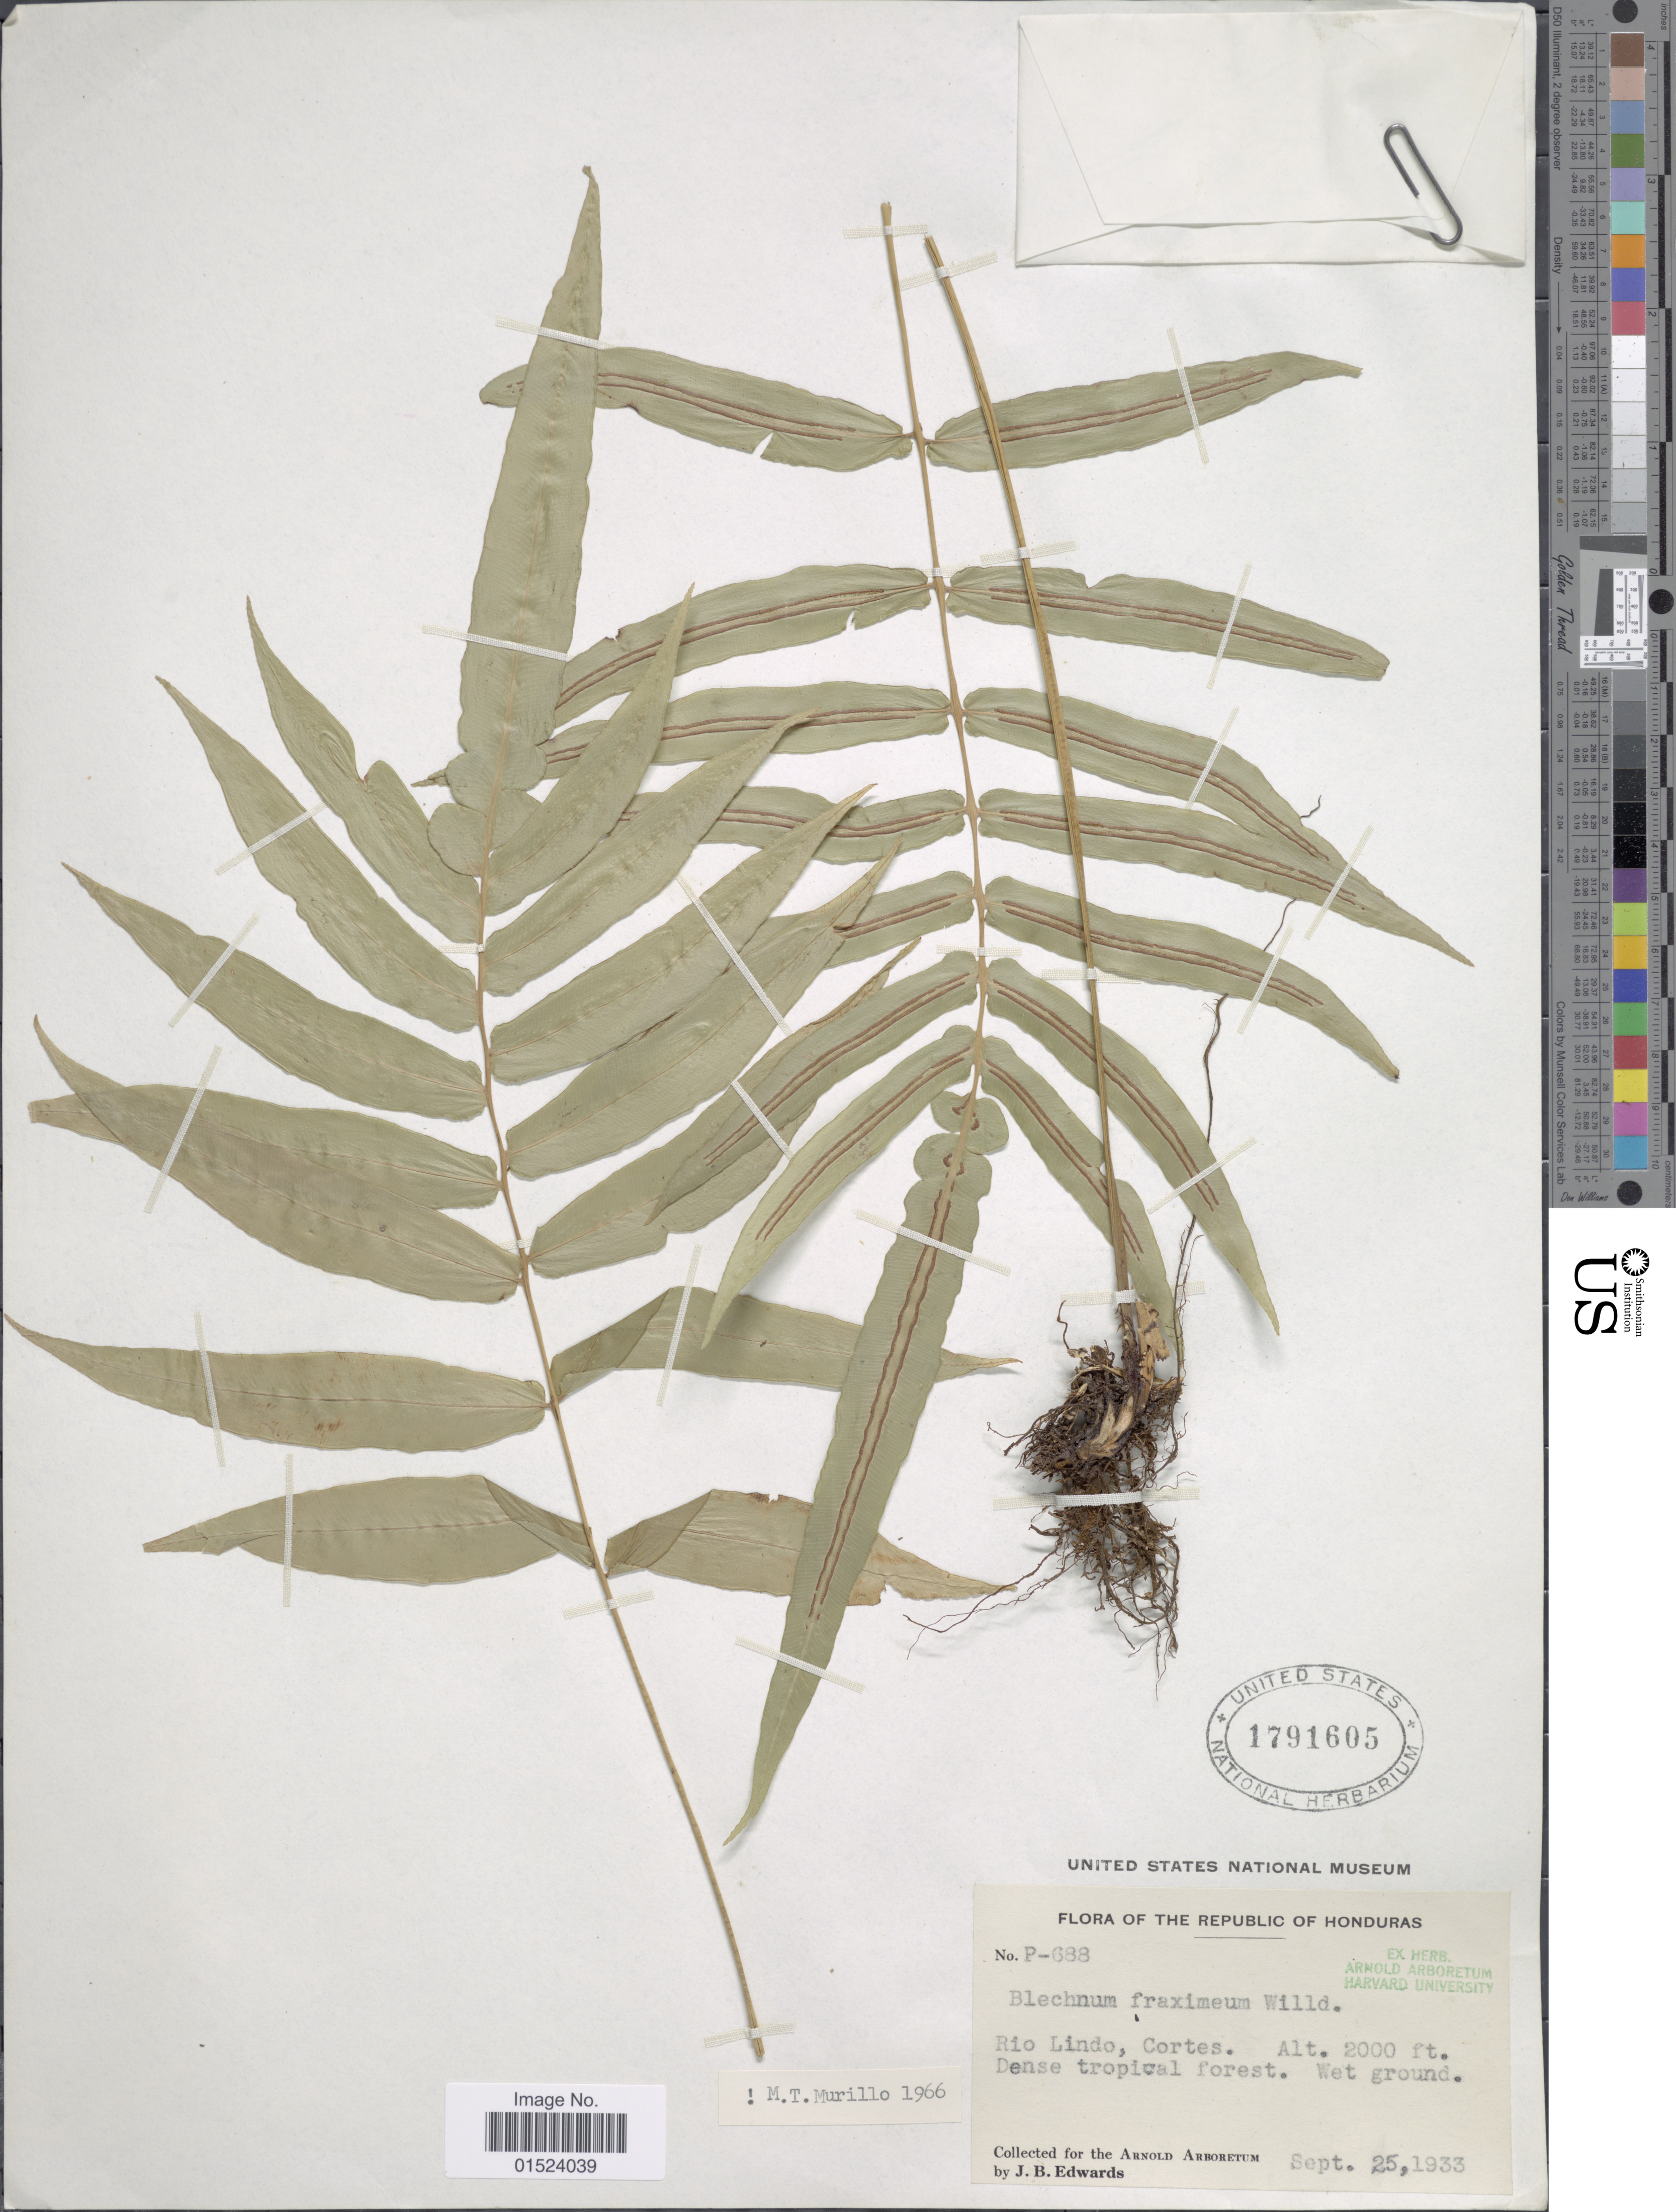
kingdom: Plantae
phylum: Tracheophyta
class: Polypodiopsida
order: Polypodiales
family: Blechnaceae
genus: Blechnum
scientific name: Blechnum gracile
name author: Kaulf.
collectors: J. B. Edwards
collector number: P-688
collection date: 1933-09-25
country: Honduras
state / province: Cortés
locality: Rio Lindo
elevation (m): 610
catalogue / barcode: US 1791605